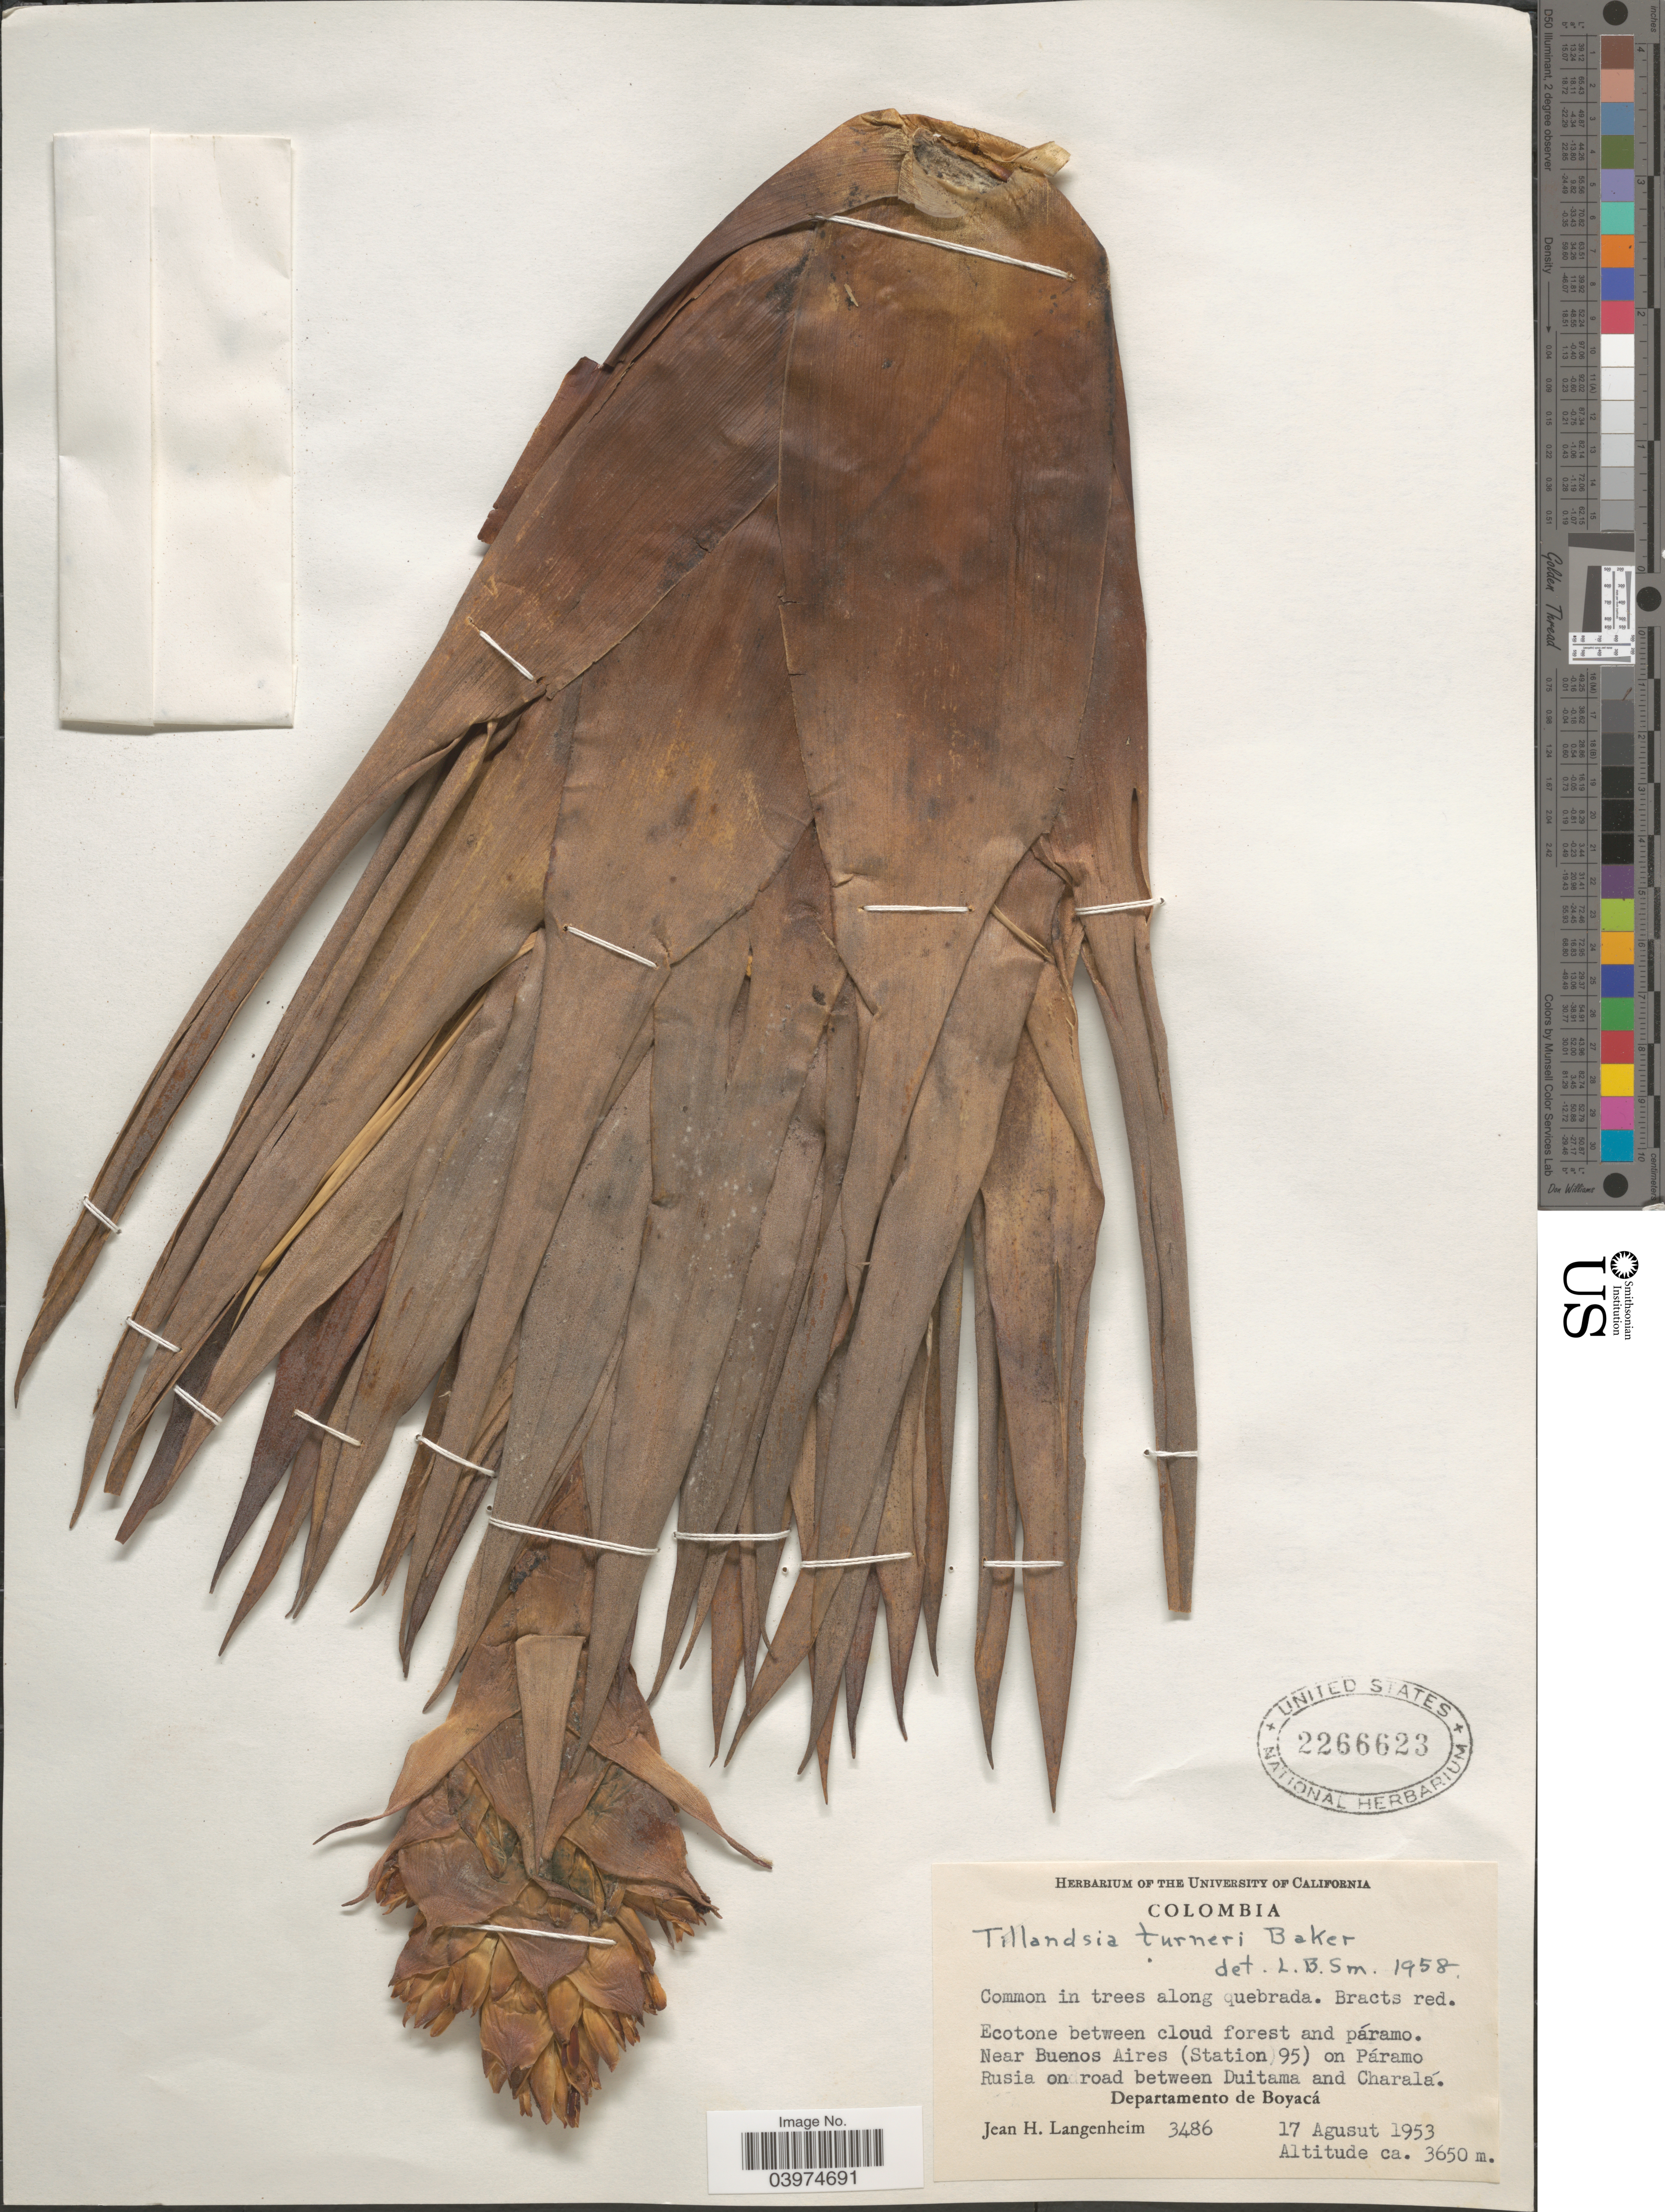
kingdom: Plantae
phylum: Tracheophyta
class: Liliopsida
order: Poales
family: Bromeliaceae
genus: Tillandsia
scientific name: Tillandsia turneri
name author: Baker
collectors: J. H. Langenheim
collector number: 3486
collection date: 1953-08-17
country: Colombia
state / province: Boyacá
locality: Ecotone between cloud forest and páramo. Near Buenos Aires (Station 95) on Páramo Rusia on road between Duitama and Charalá. Departamento de Boyacá.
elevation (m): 3650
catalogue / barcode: US 2266623